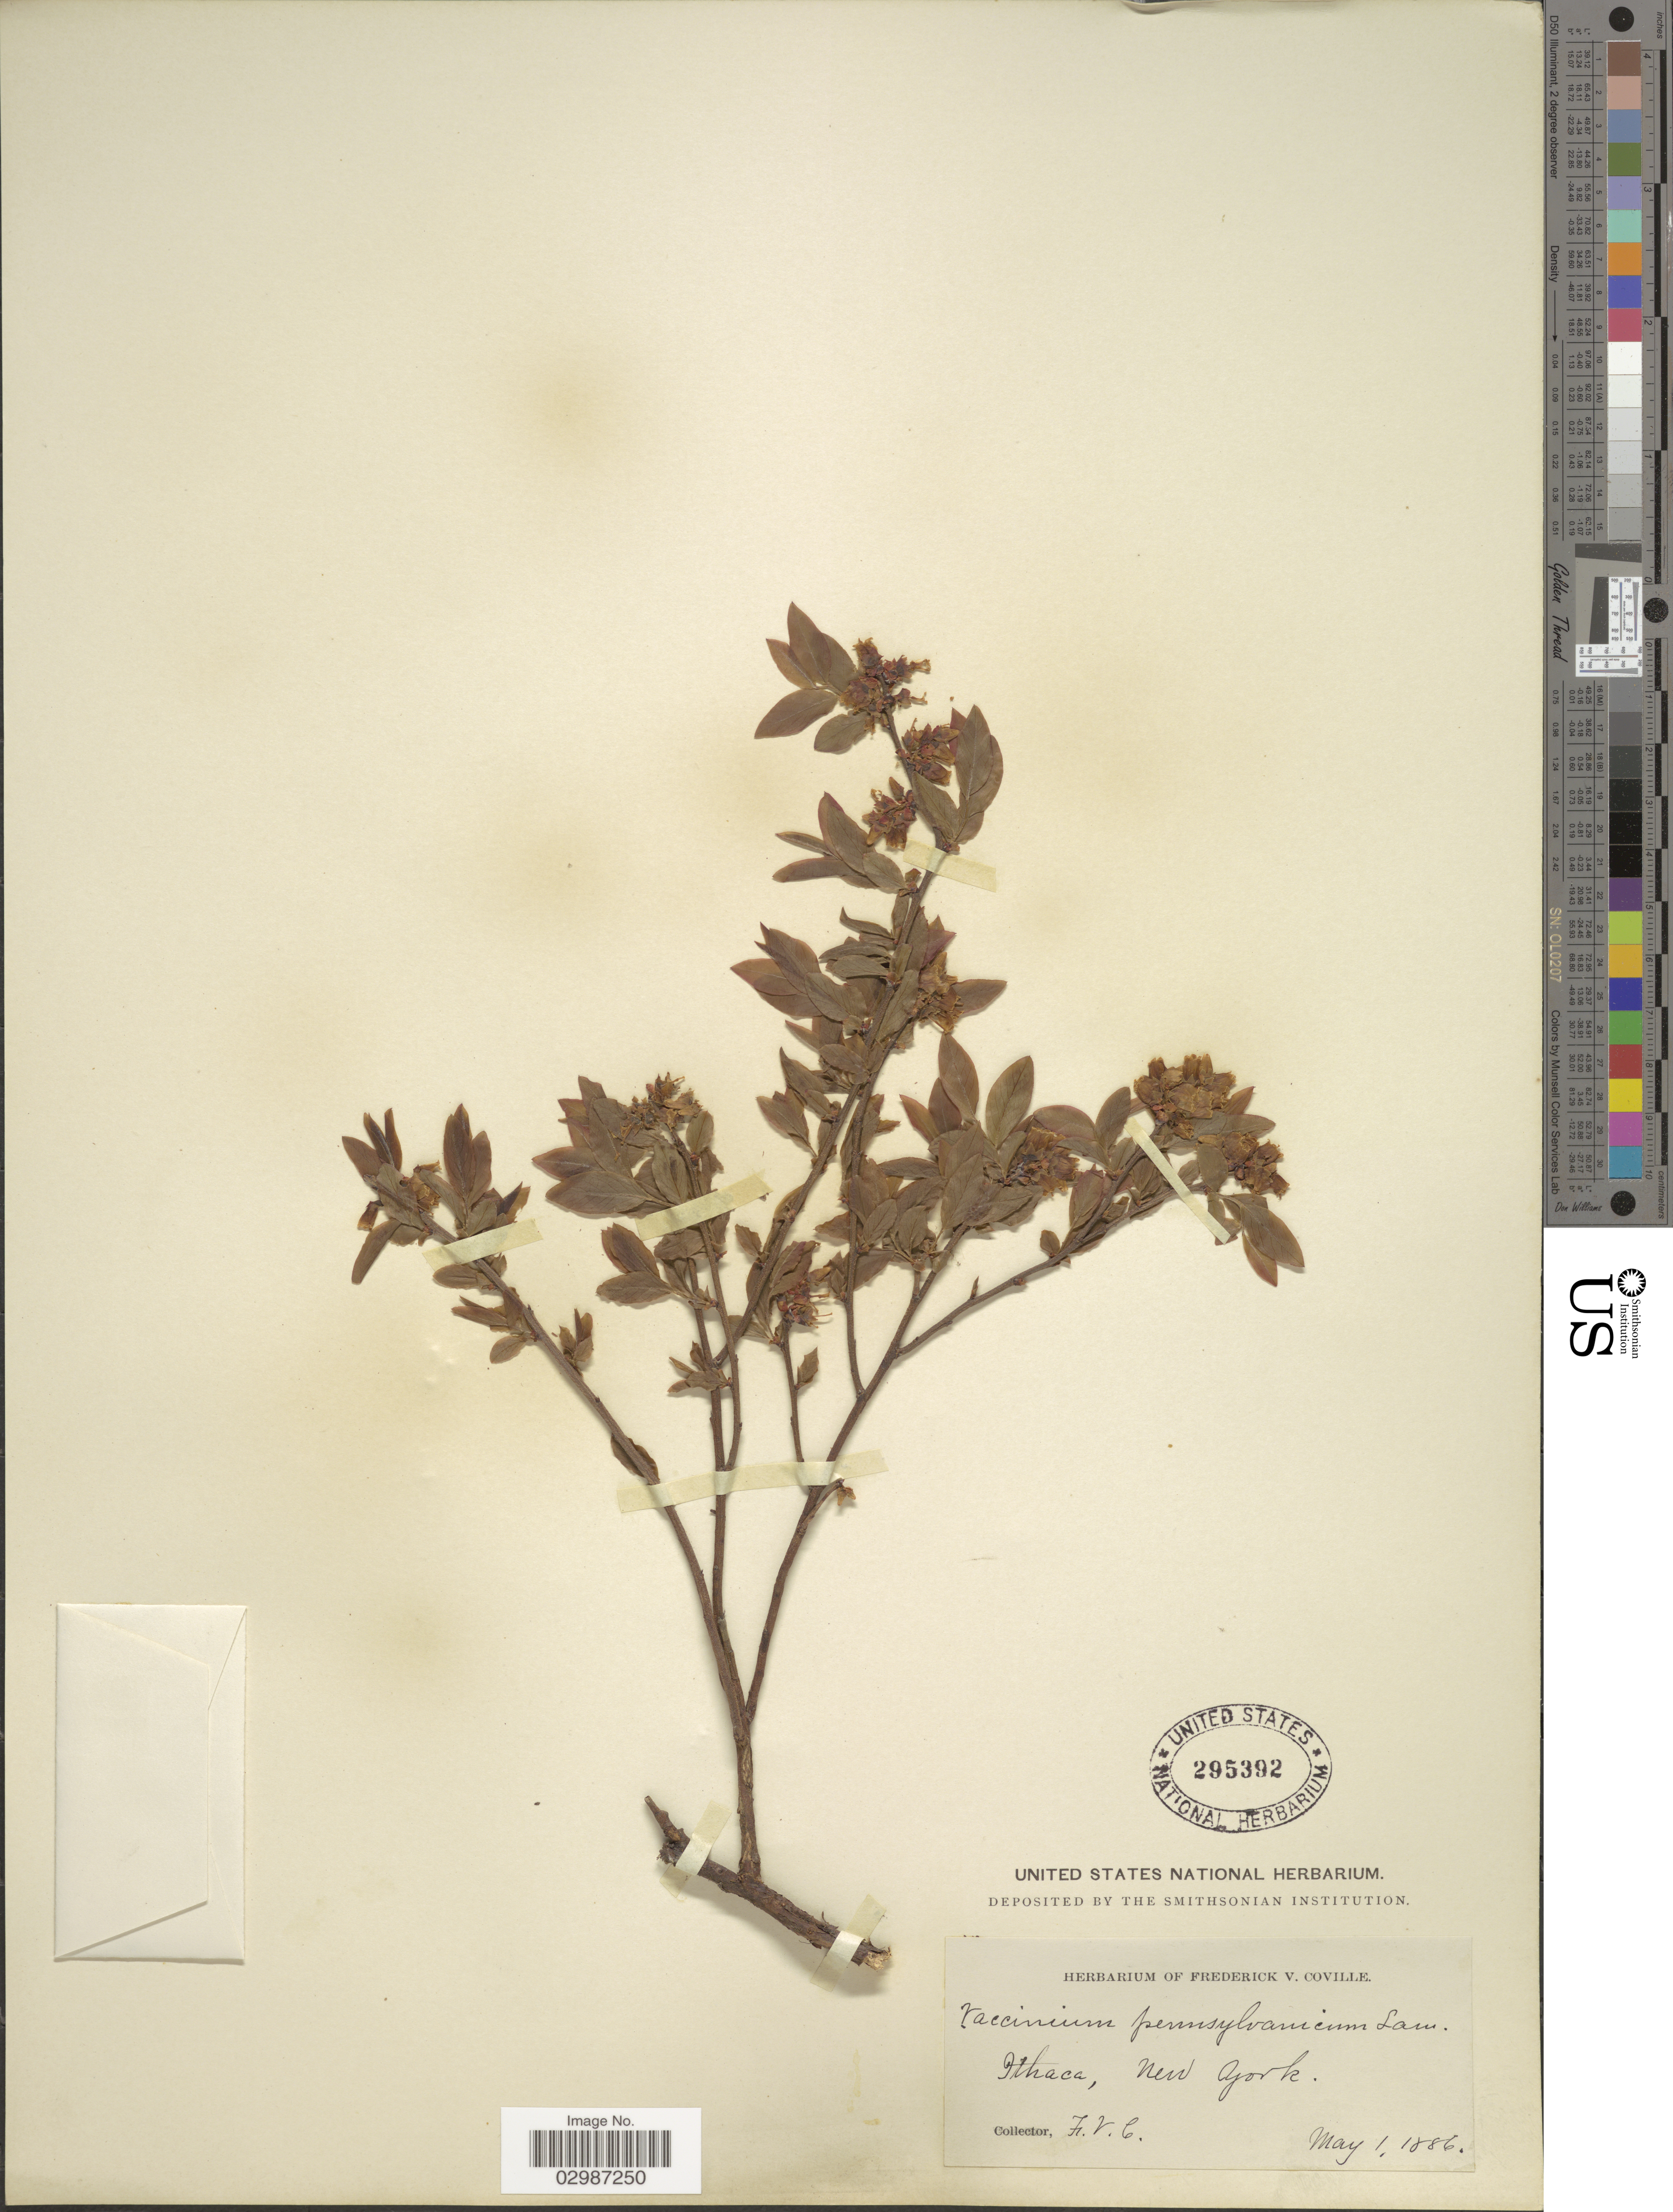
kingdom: Plantae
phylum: Tracheophyta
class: Magnoliopsida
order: Ericales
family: Ericaceae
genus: Vaccinium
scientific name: Vaccinium angustifolium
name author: Aiton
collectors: F. V. Coville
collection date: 1886-05-01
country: United States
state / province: New York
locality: Ithaca.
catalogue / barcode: US 295392